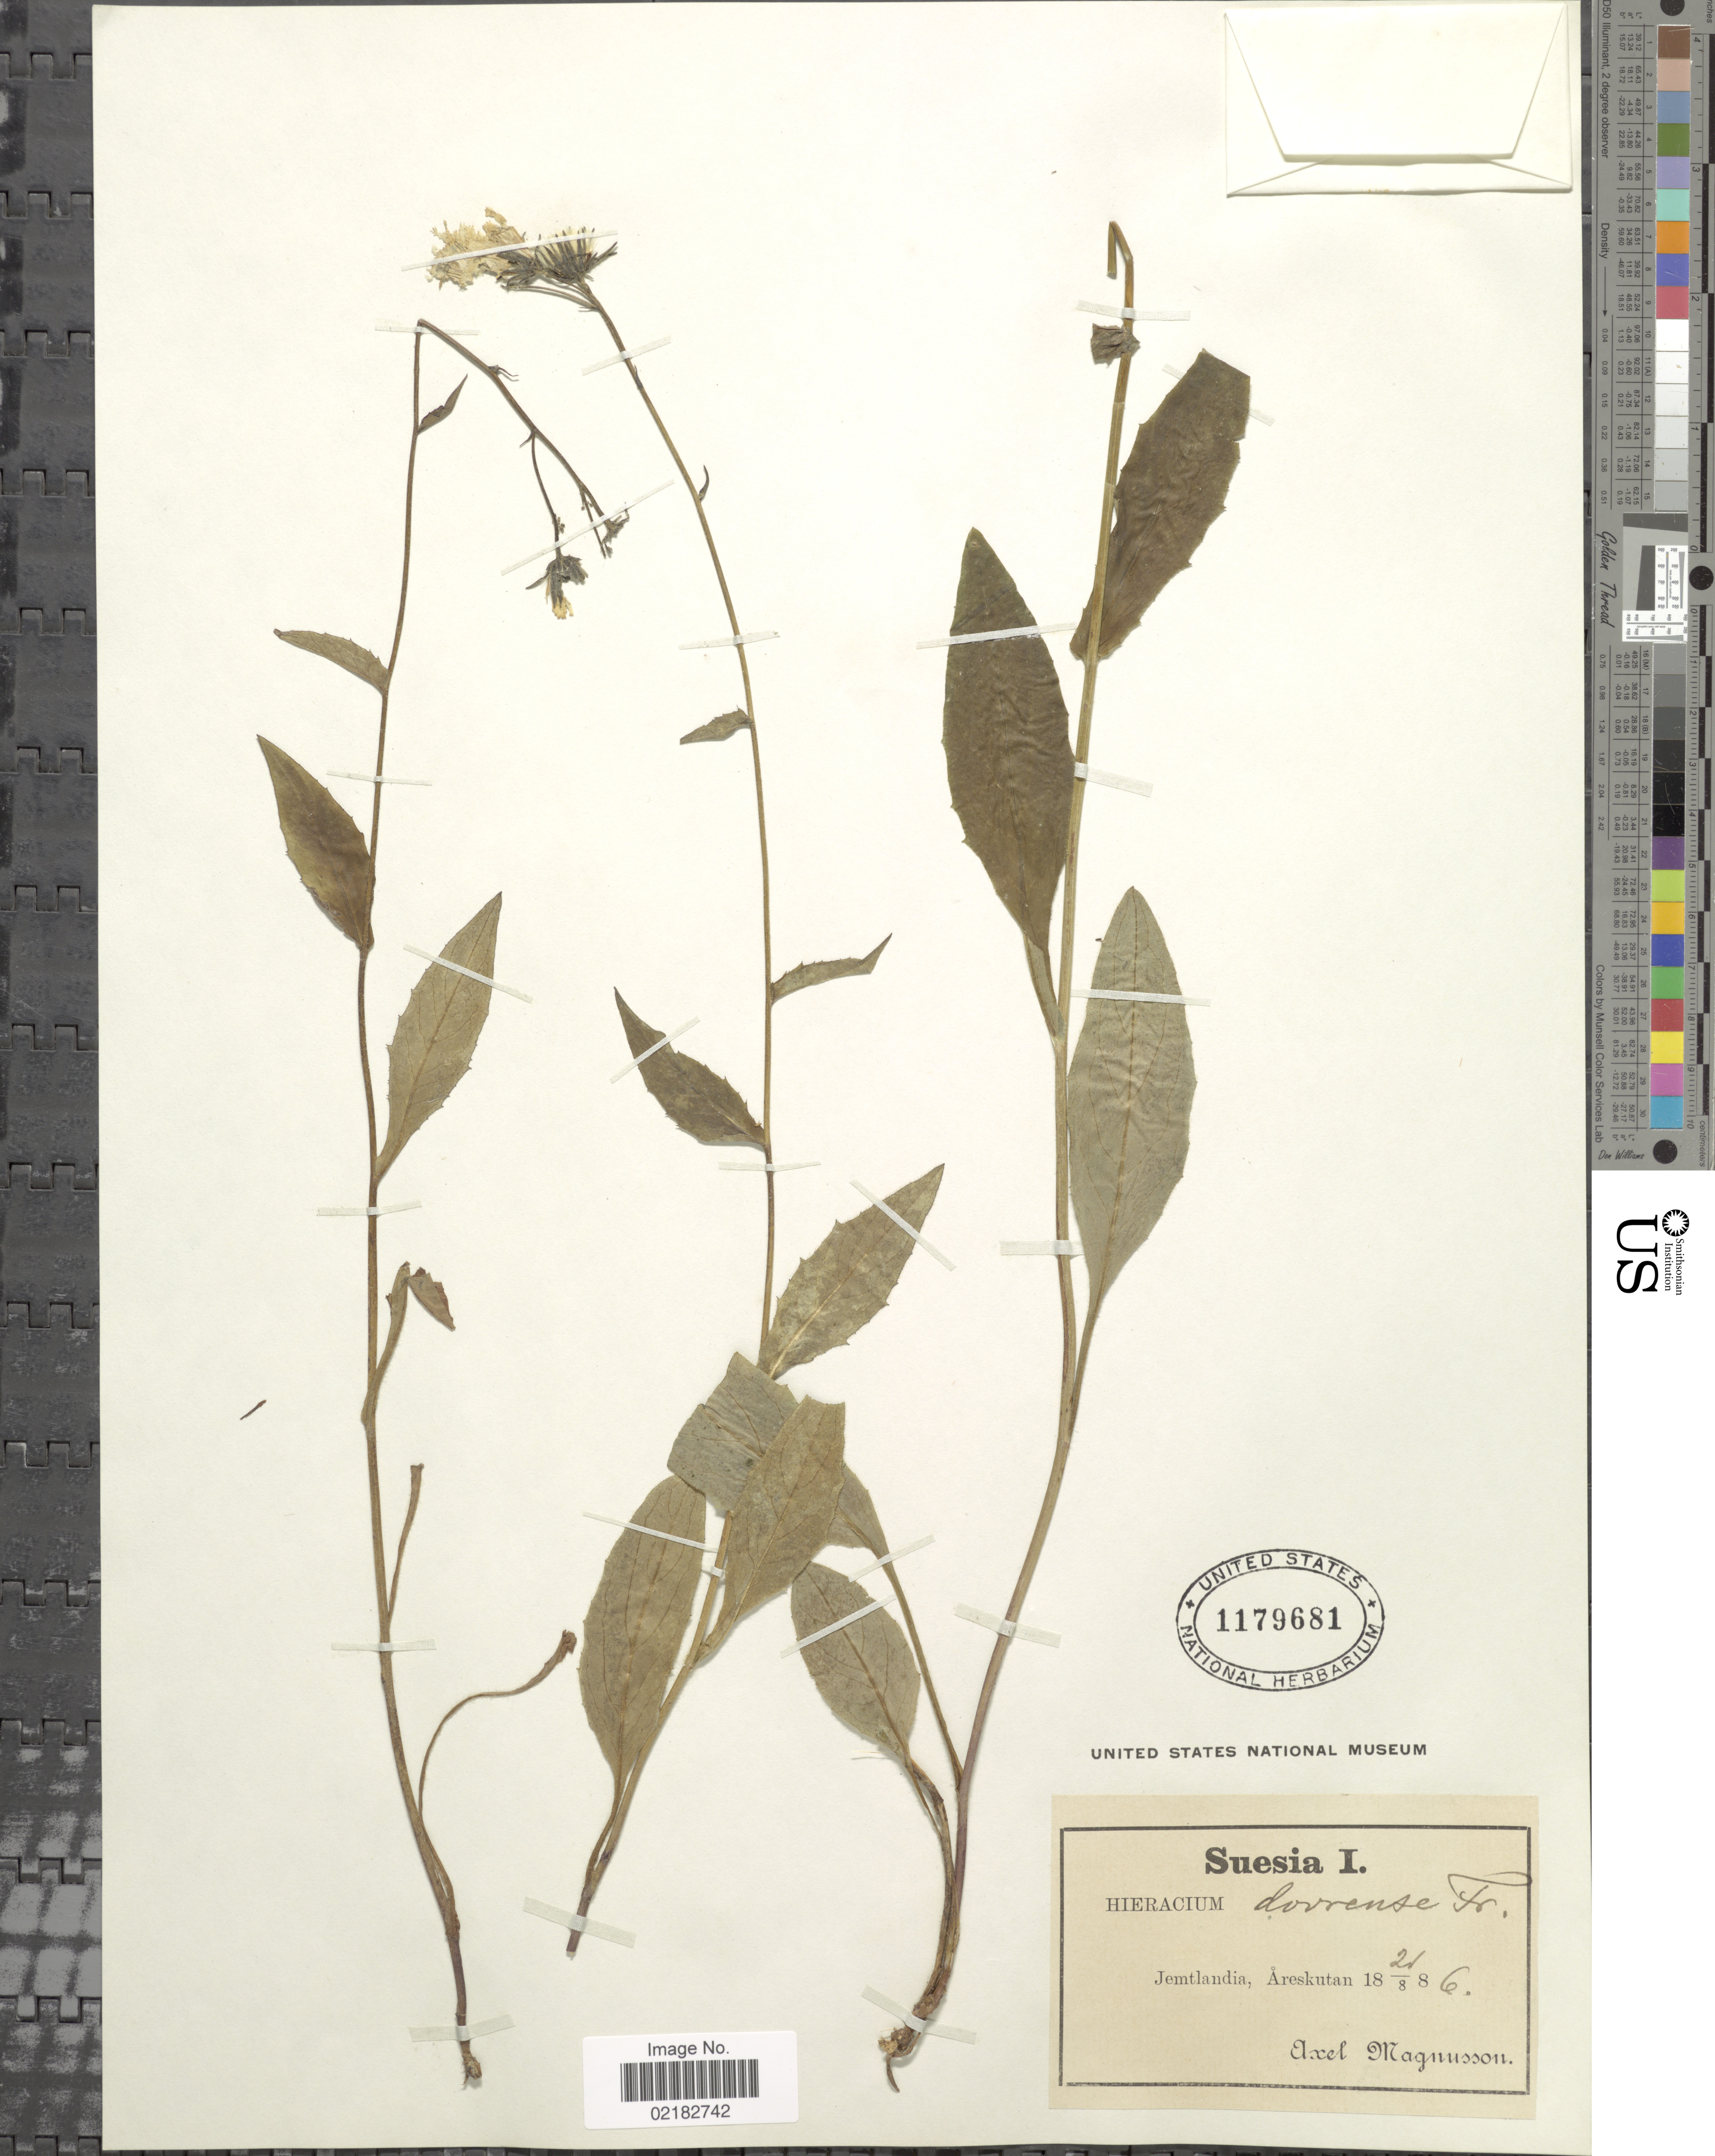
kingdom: Plantae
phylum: Tracheophyta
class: Magnoliopsida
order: Asterales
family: Asteraceae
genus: Hieracium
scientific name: Hieracium dovrense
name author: Fr.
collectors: A. Magnusson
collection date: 1886-08-21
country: Sweden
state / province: Jämtland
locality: Jemtlandia, Areskutan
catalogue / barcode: US 1179681